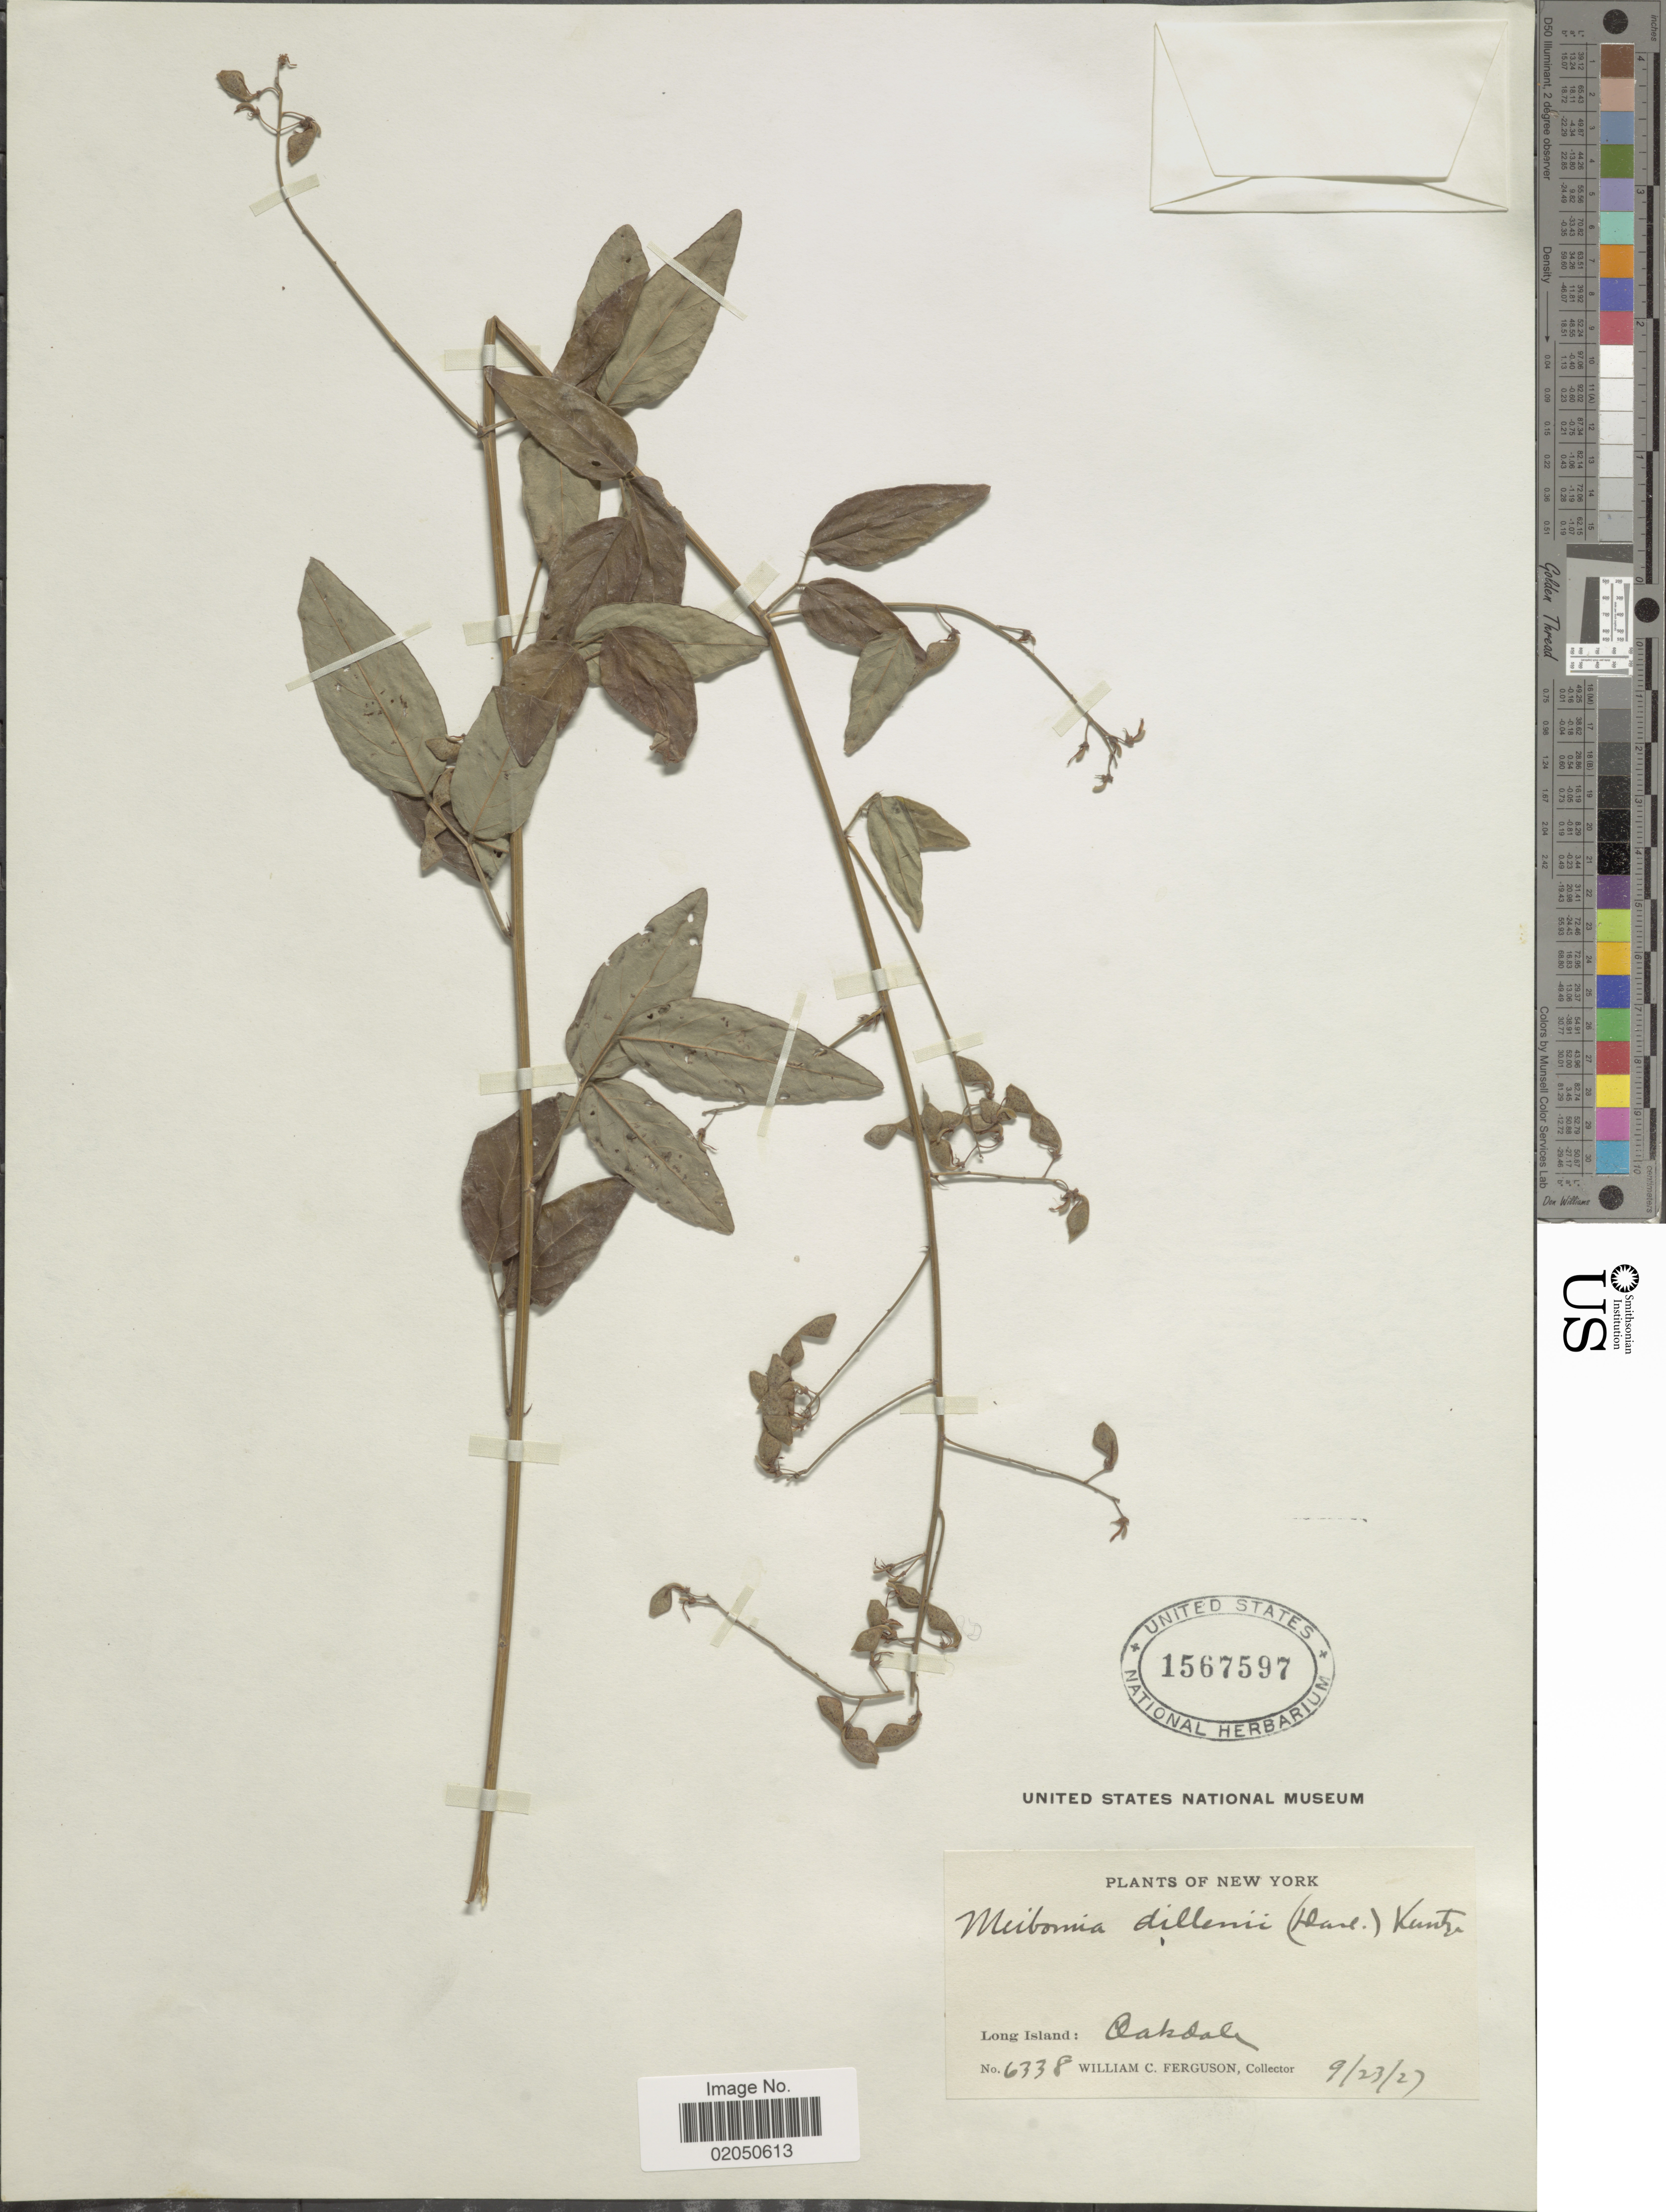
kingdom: Plantae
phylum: Tracheophyta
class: Magnoliopsida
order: Fabales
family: Fabaceae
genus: Desmodium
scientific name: Desmodium glabellum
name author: (Michx.) DC.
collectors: W. Ferguson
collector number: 6338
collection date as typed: Transcribed d/m/y: 23/9/27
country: United States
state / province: New York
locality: Long Island: Oakdale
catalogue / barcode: US 1567597